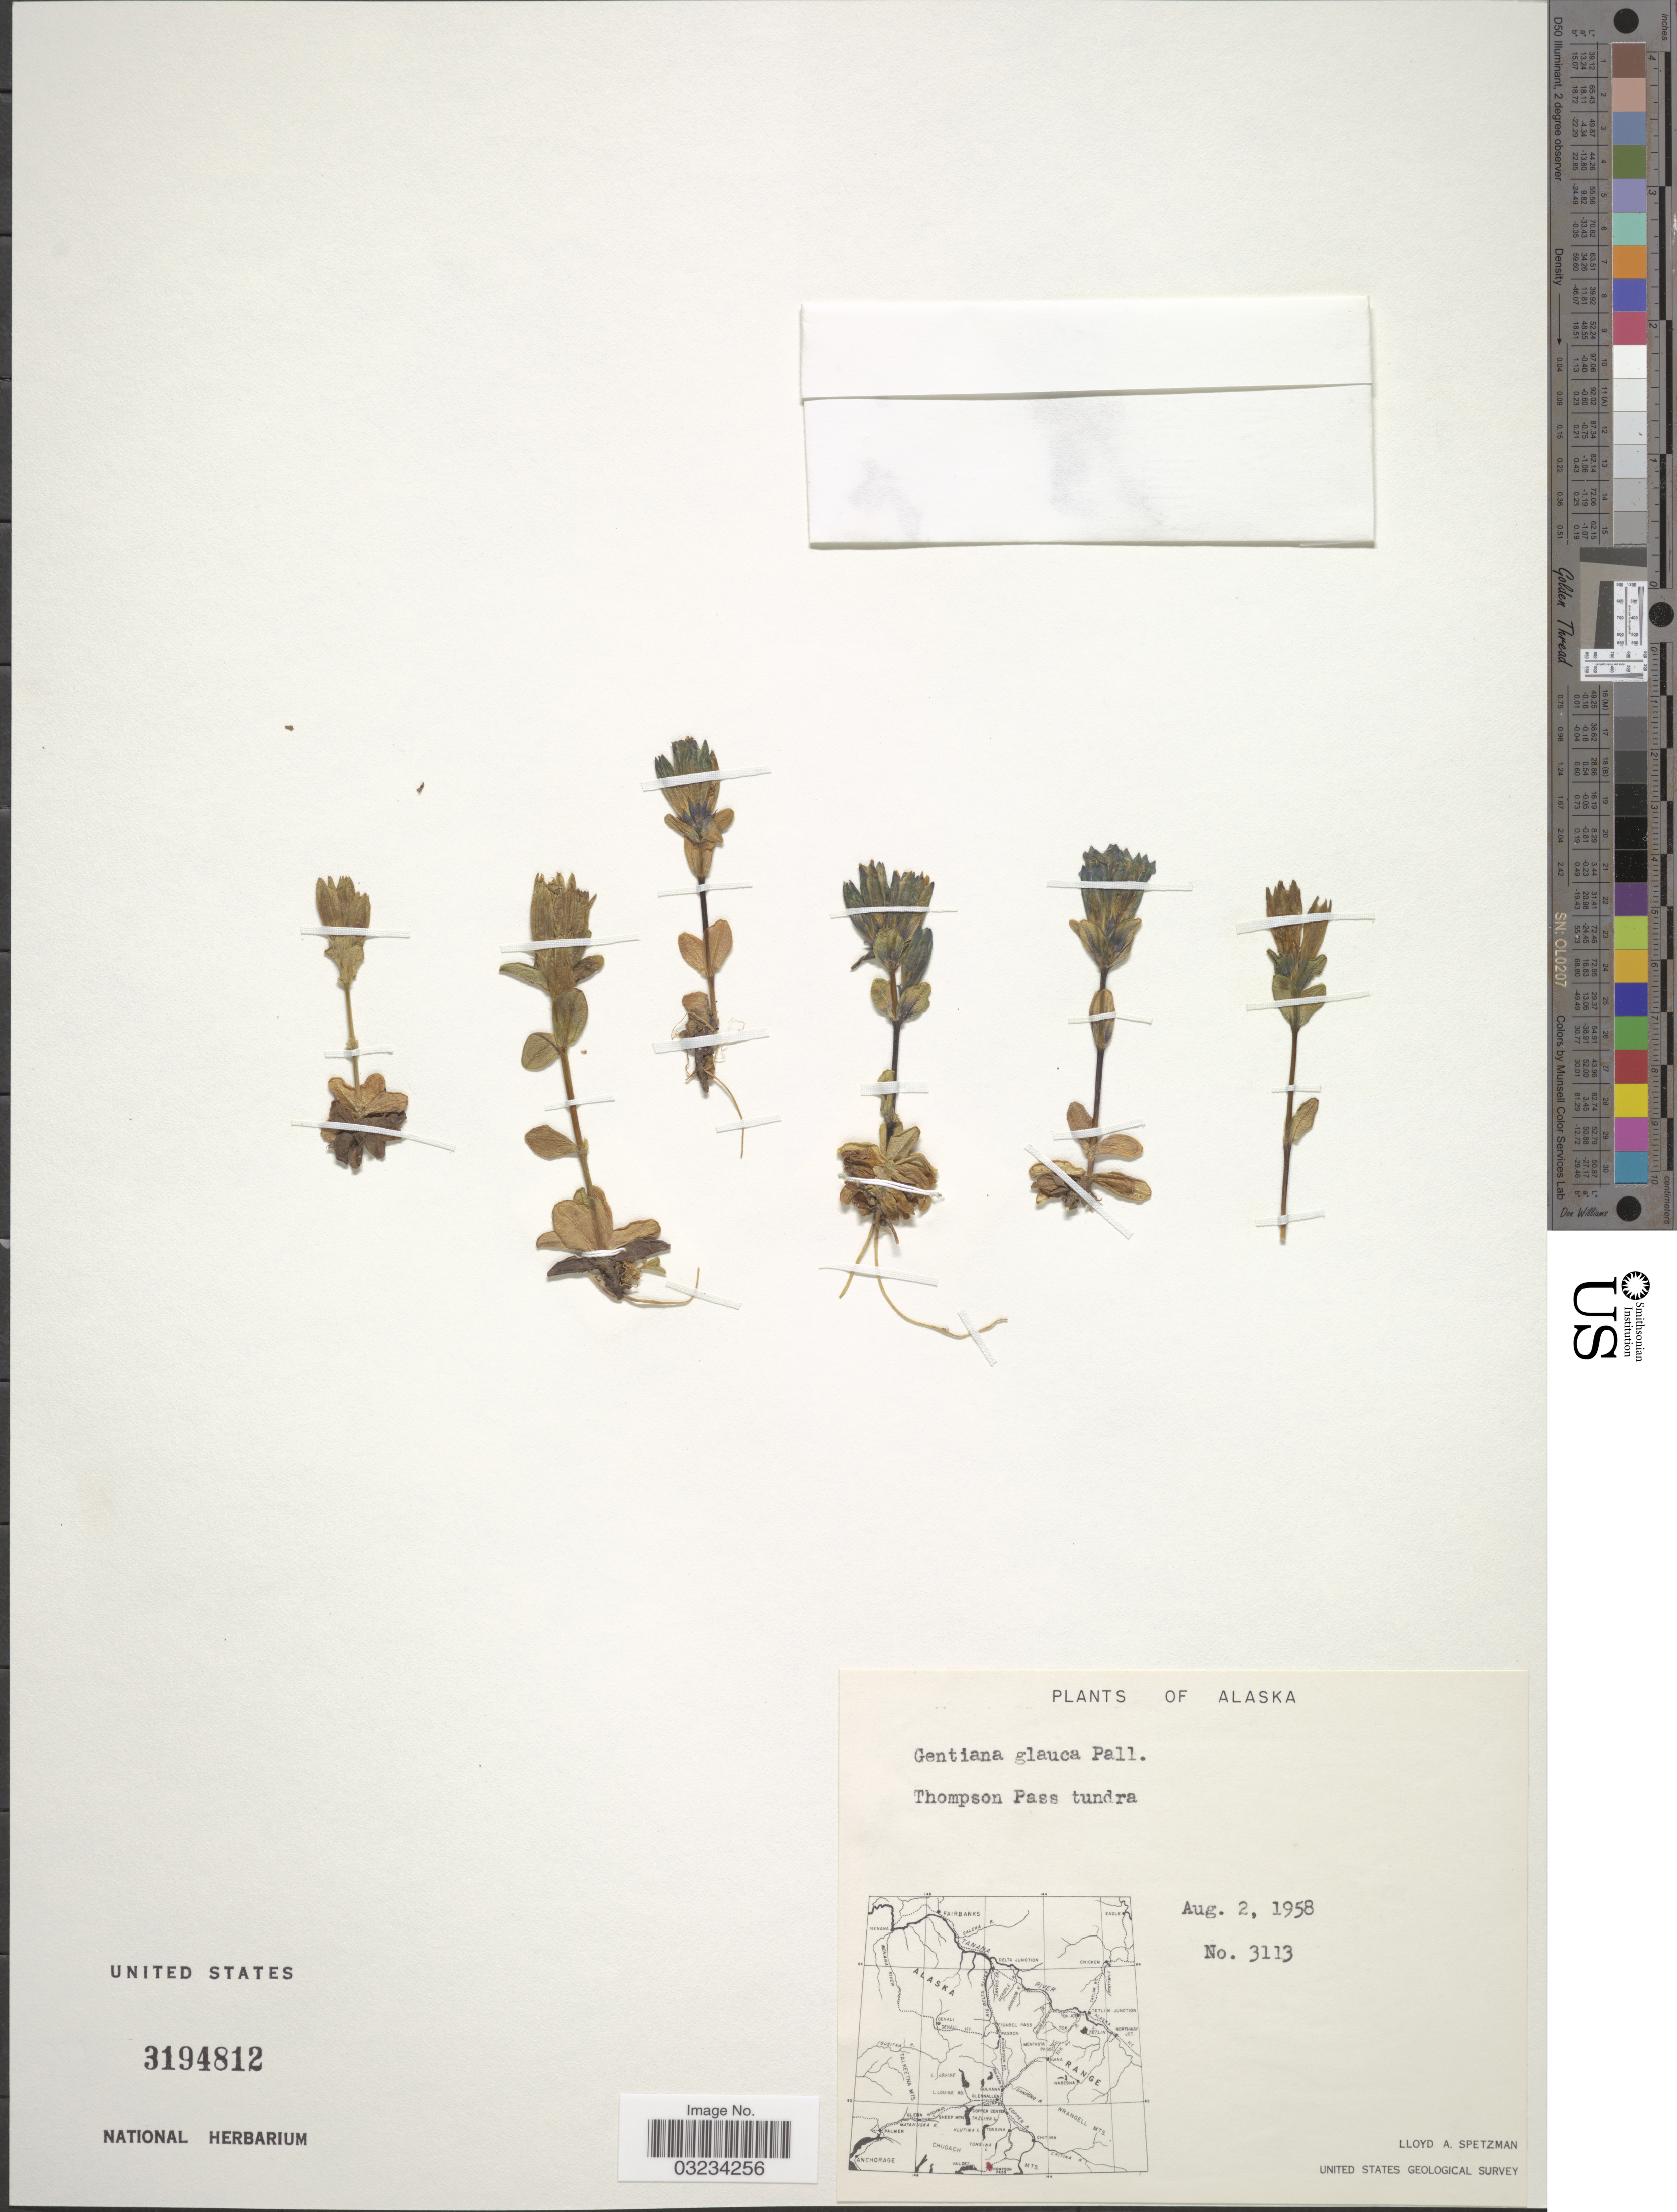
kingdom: Plantae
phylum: Tracheophyta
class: Magnoliopsida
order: Gentianales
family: Gentianaceae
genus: Gentiana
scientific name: Gentiana glauca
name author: Pall.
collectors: L. Spetzman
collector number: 3113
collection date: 1958-08-02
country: United States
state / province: Alaska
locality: Thompson Pass tundra.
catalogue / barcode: US 3194812